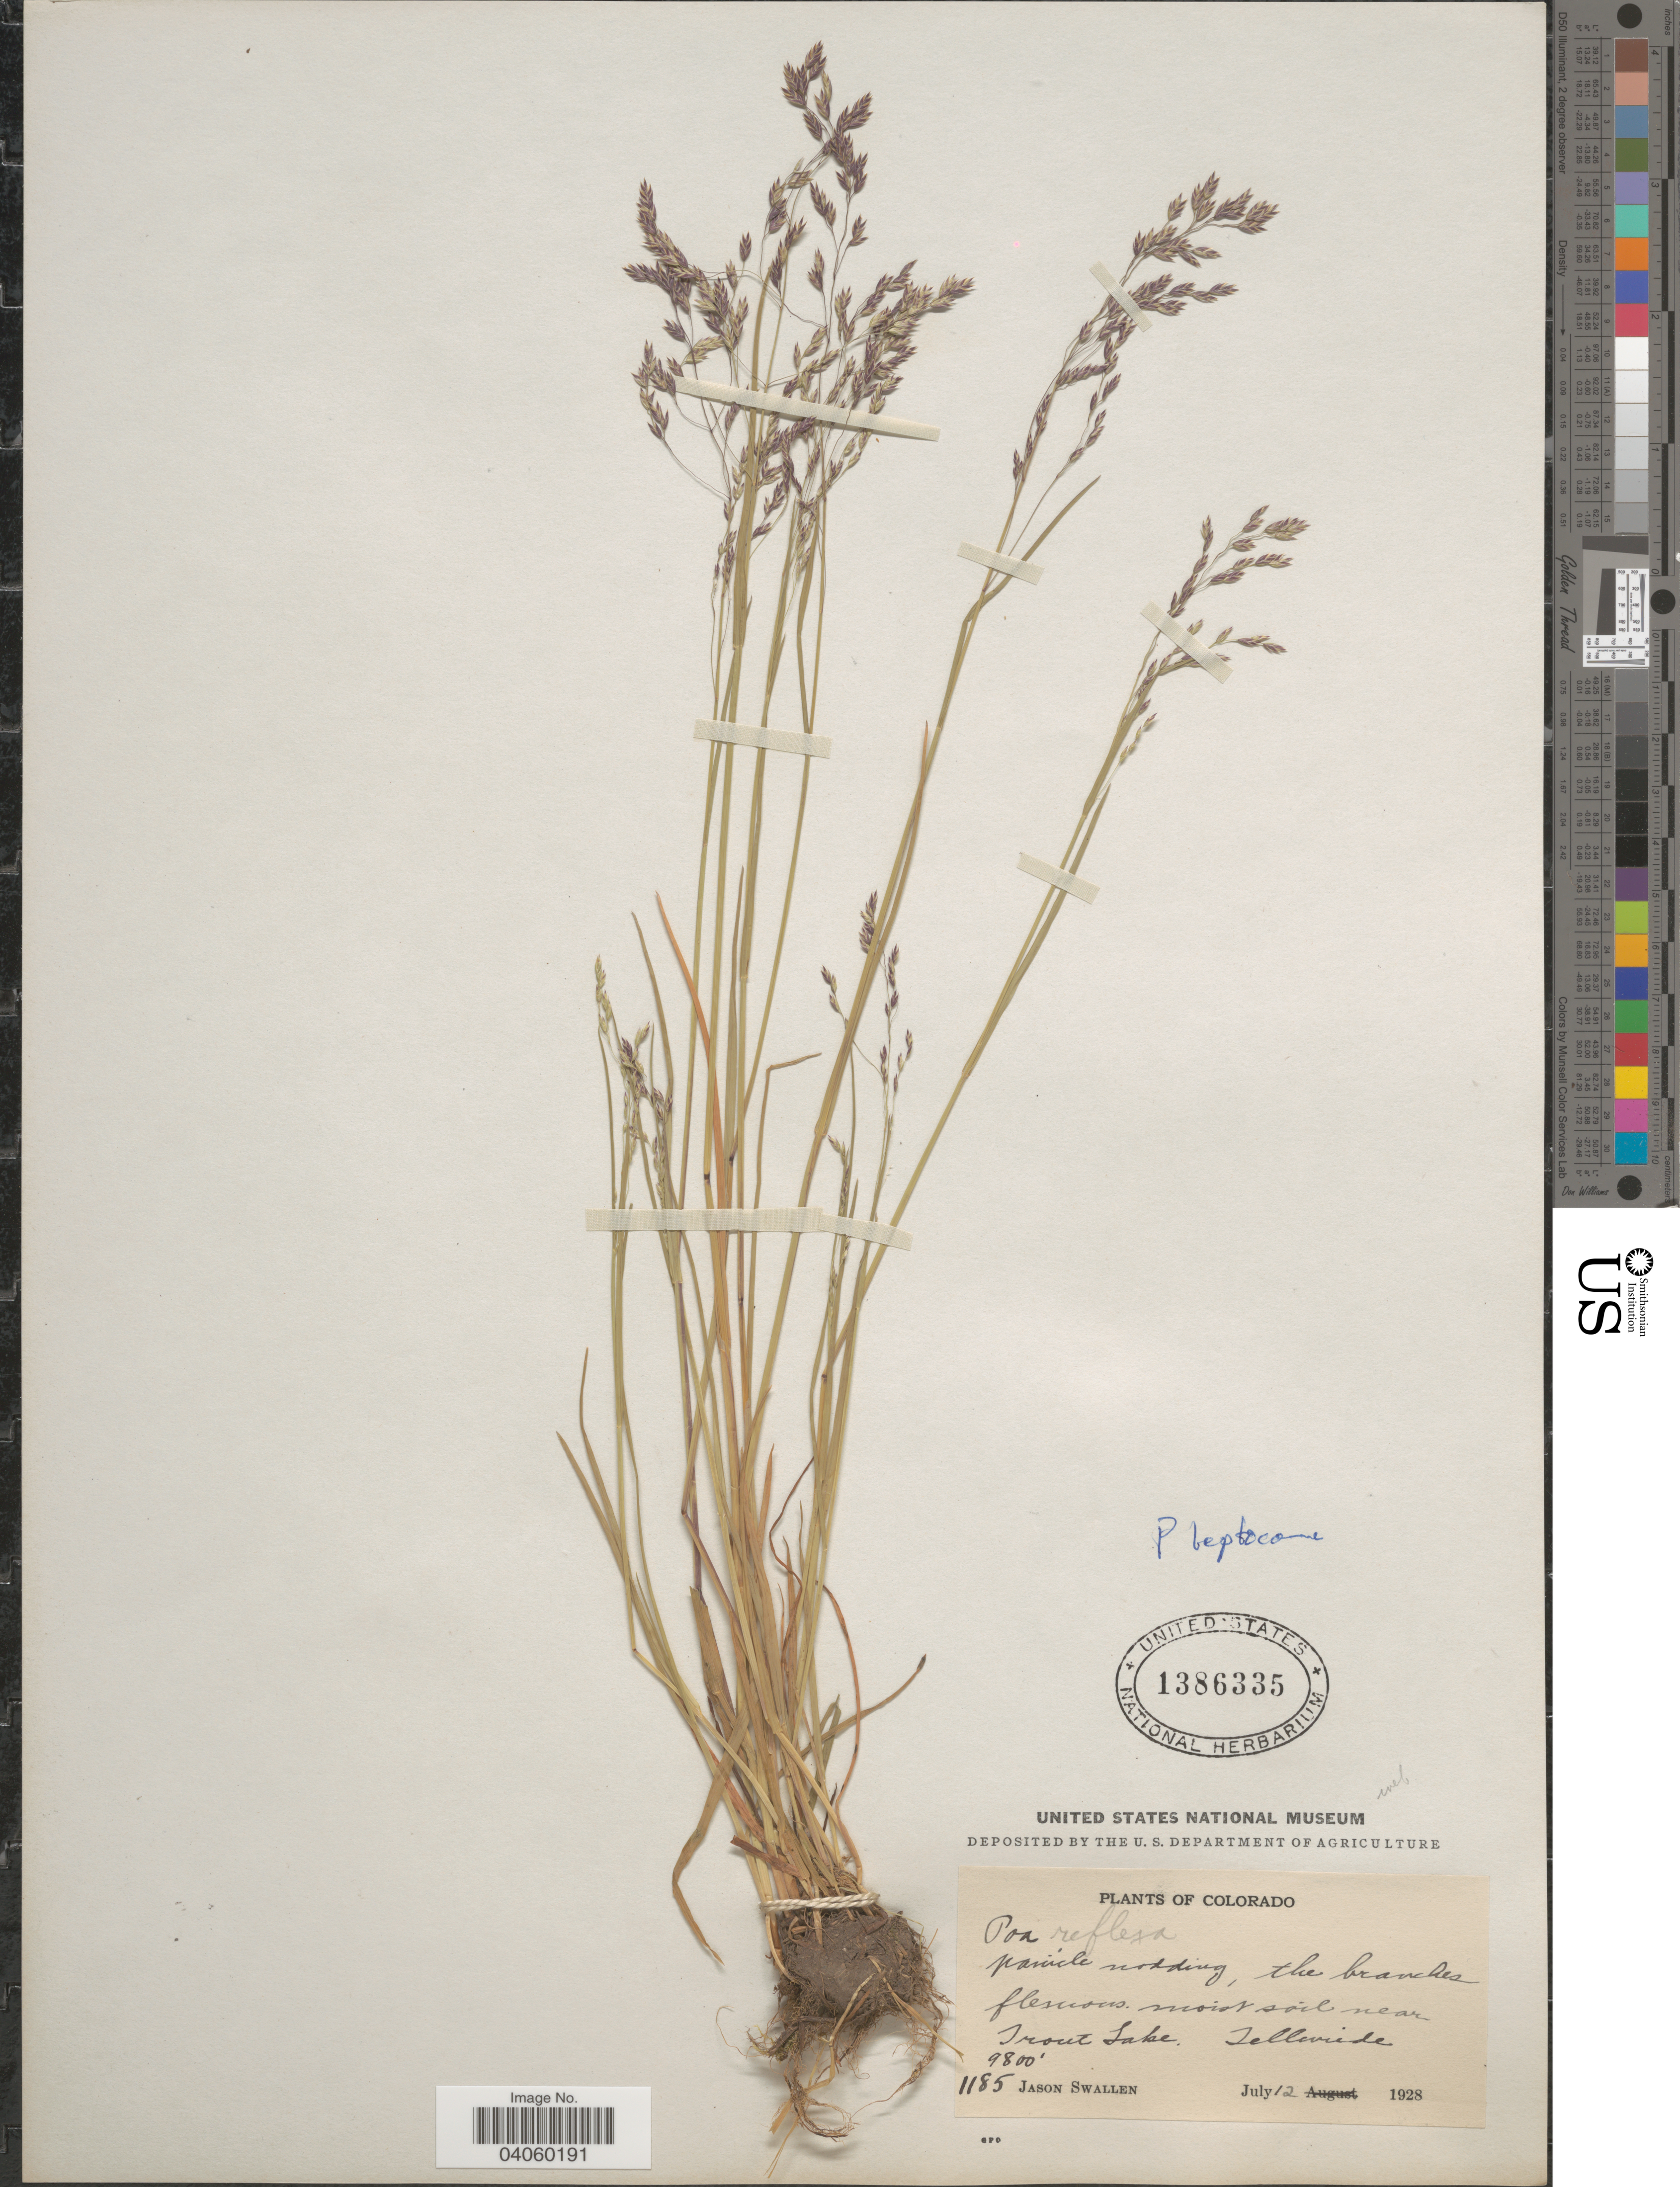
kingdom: Plantae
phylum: Tracheophyta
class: Liliopsida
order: Poales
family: Poaceae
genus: Poa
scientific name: Poa leptocoma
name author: Trin.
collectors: J. R. Swallen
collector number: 1185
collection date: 1928-07-12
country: United States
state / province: Colorado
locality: Soil near Trout Lake, Telluride.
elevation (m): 2987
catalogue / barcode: US 1386335